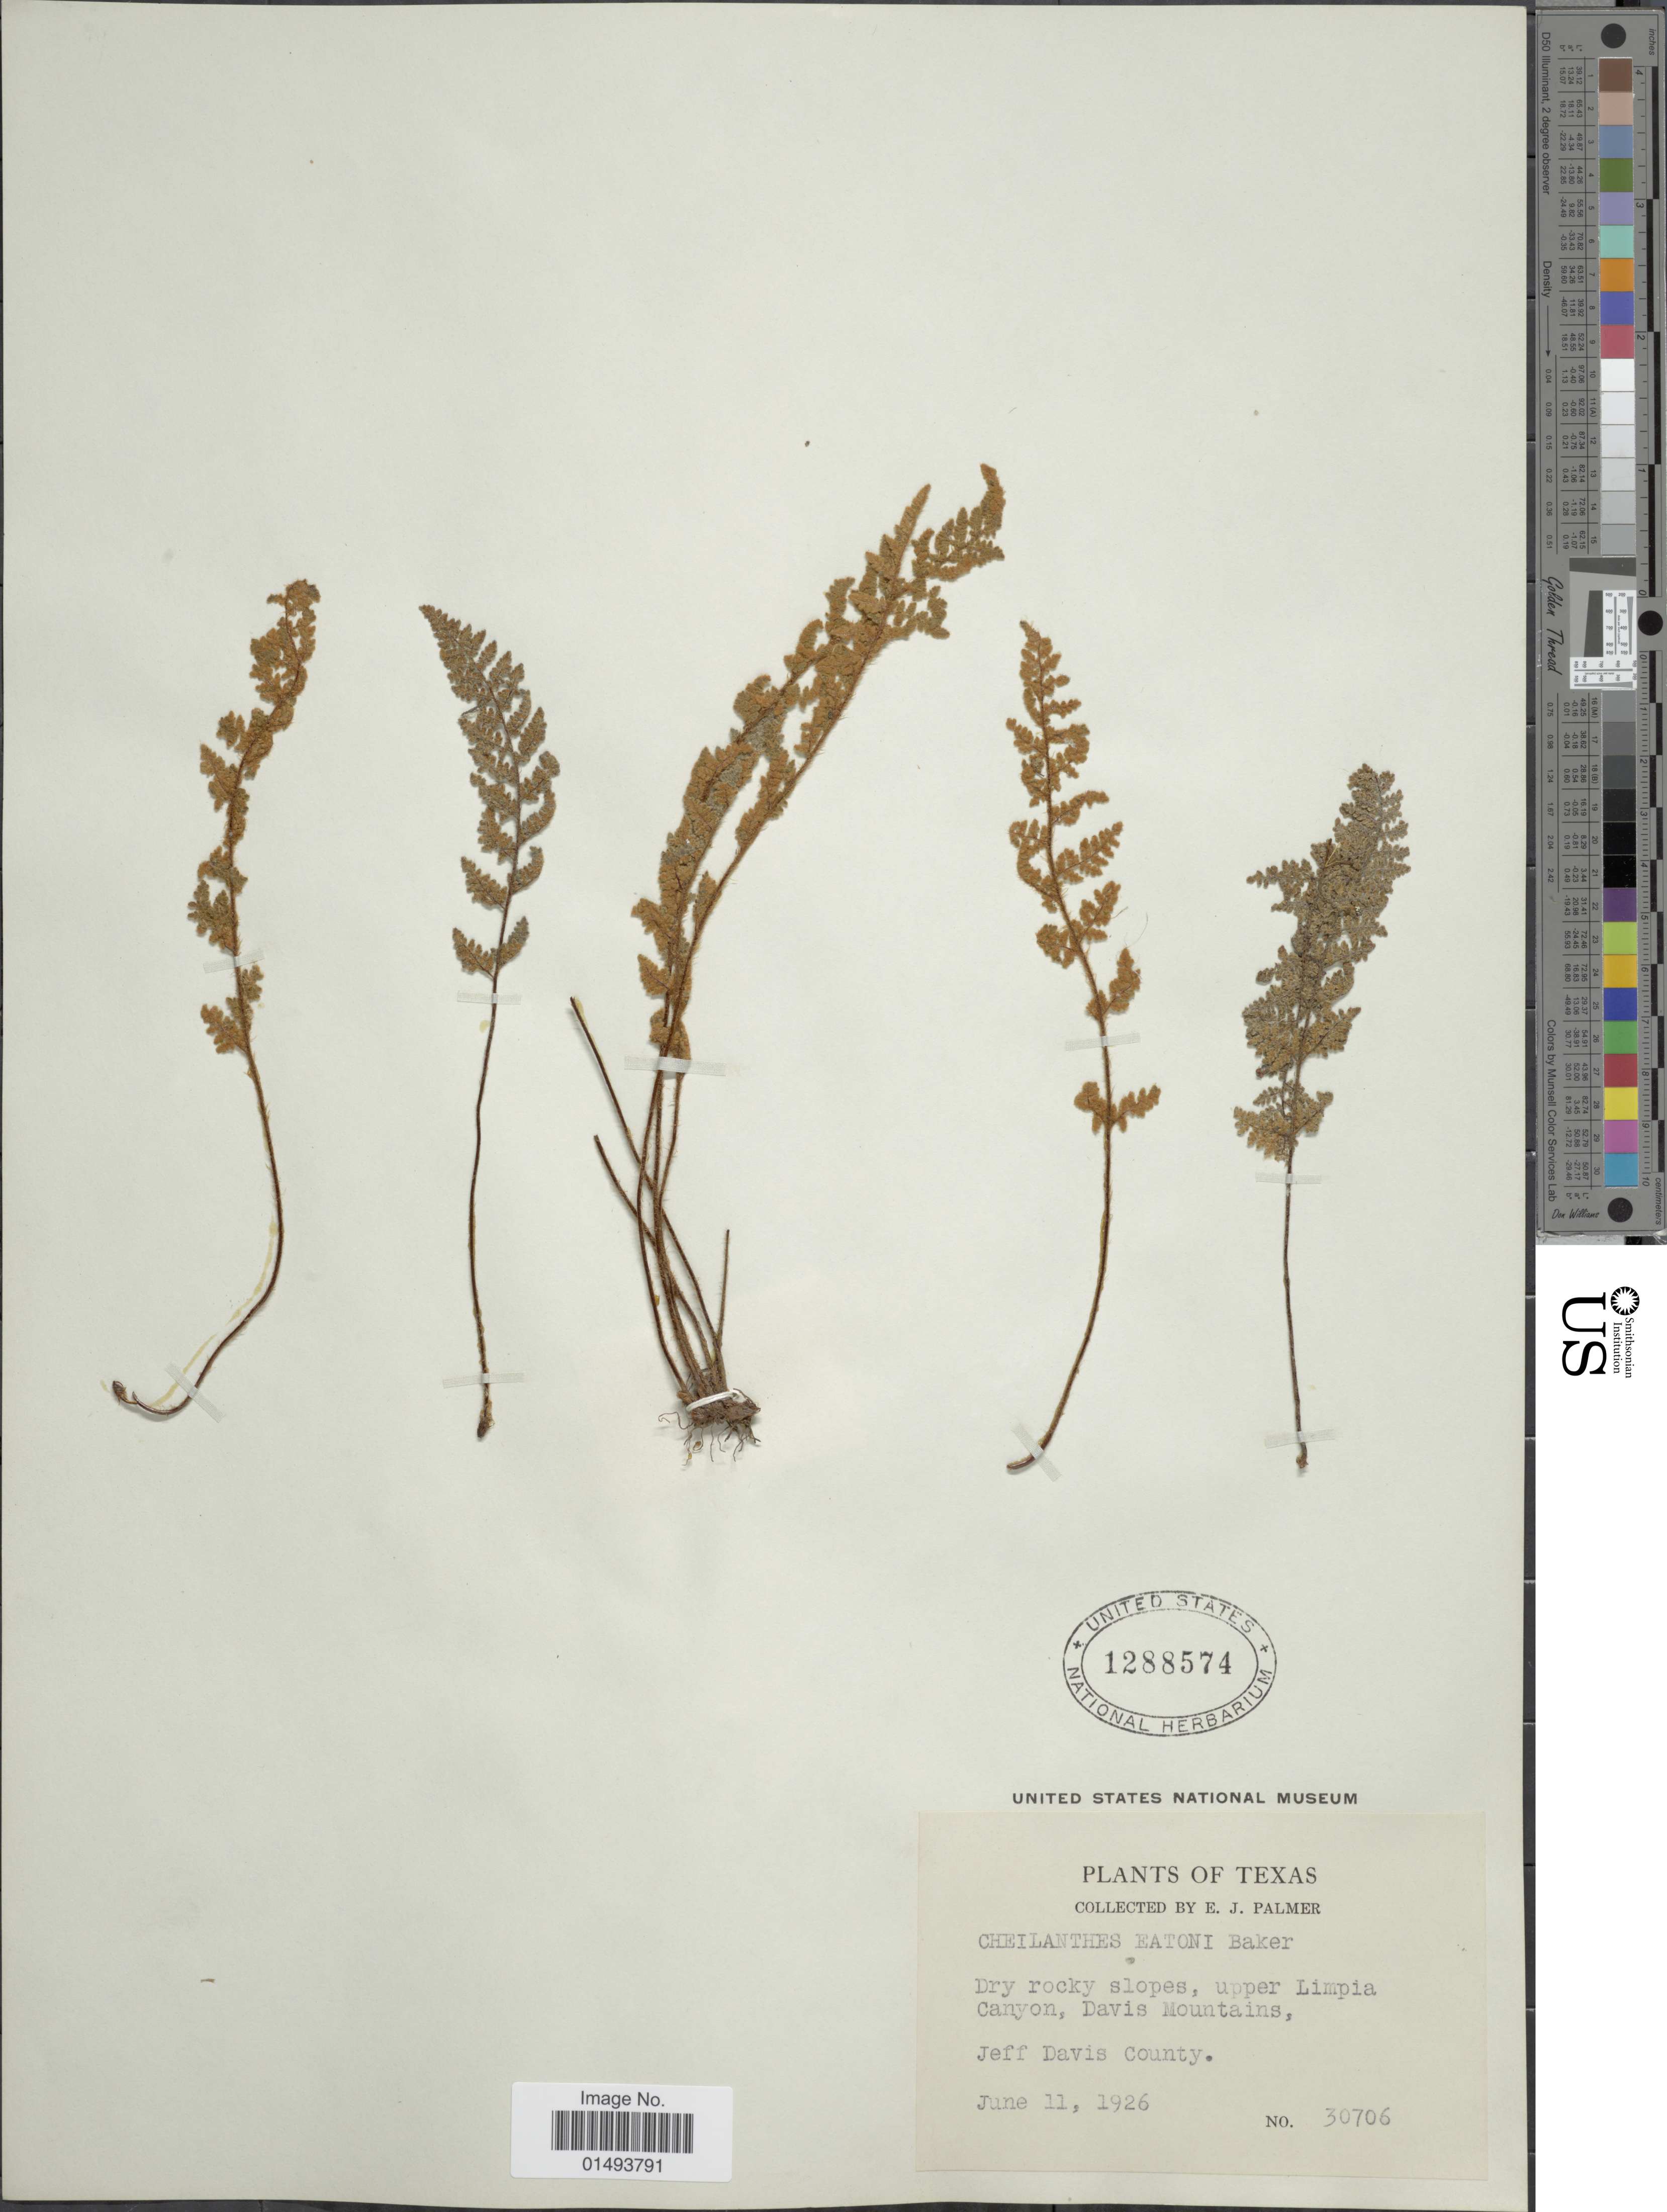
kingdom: Plantae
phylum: Tracheophyta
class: Polypodiopsida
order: Polypodiales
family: Pteridaceae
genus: Myriopteris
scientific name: Myriopteris rufa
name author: Fée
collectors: E. J. Palmer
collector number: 30706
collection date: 1926-06-11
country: United States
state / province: Texas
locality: Plants of Texas, Dry rocks slopes, upper Limpia Canyon, Davis Mountains, Jeff Davis County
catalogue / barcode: US 1288574